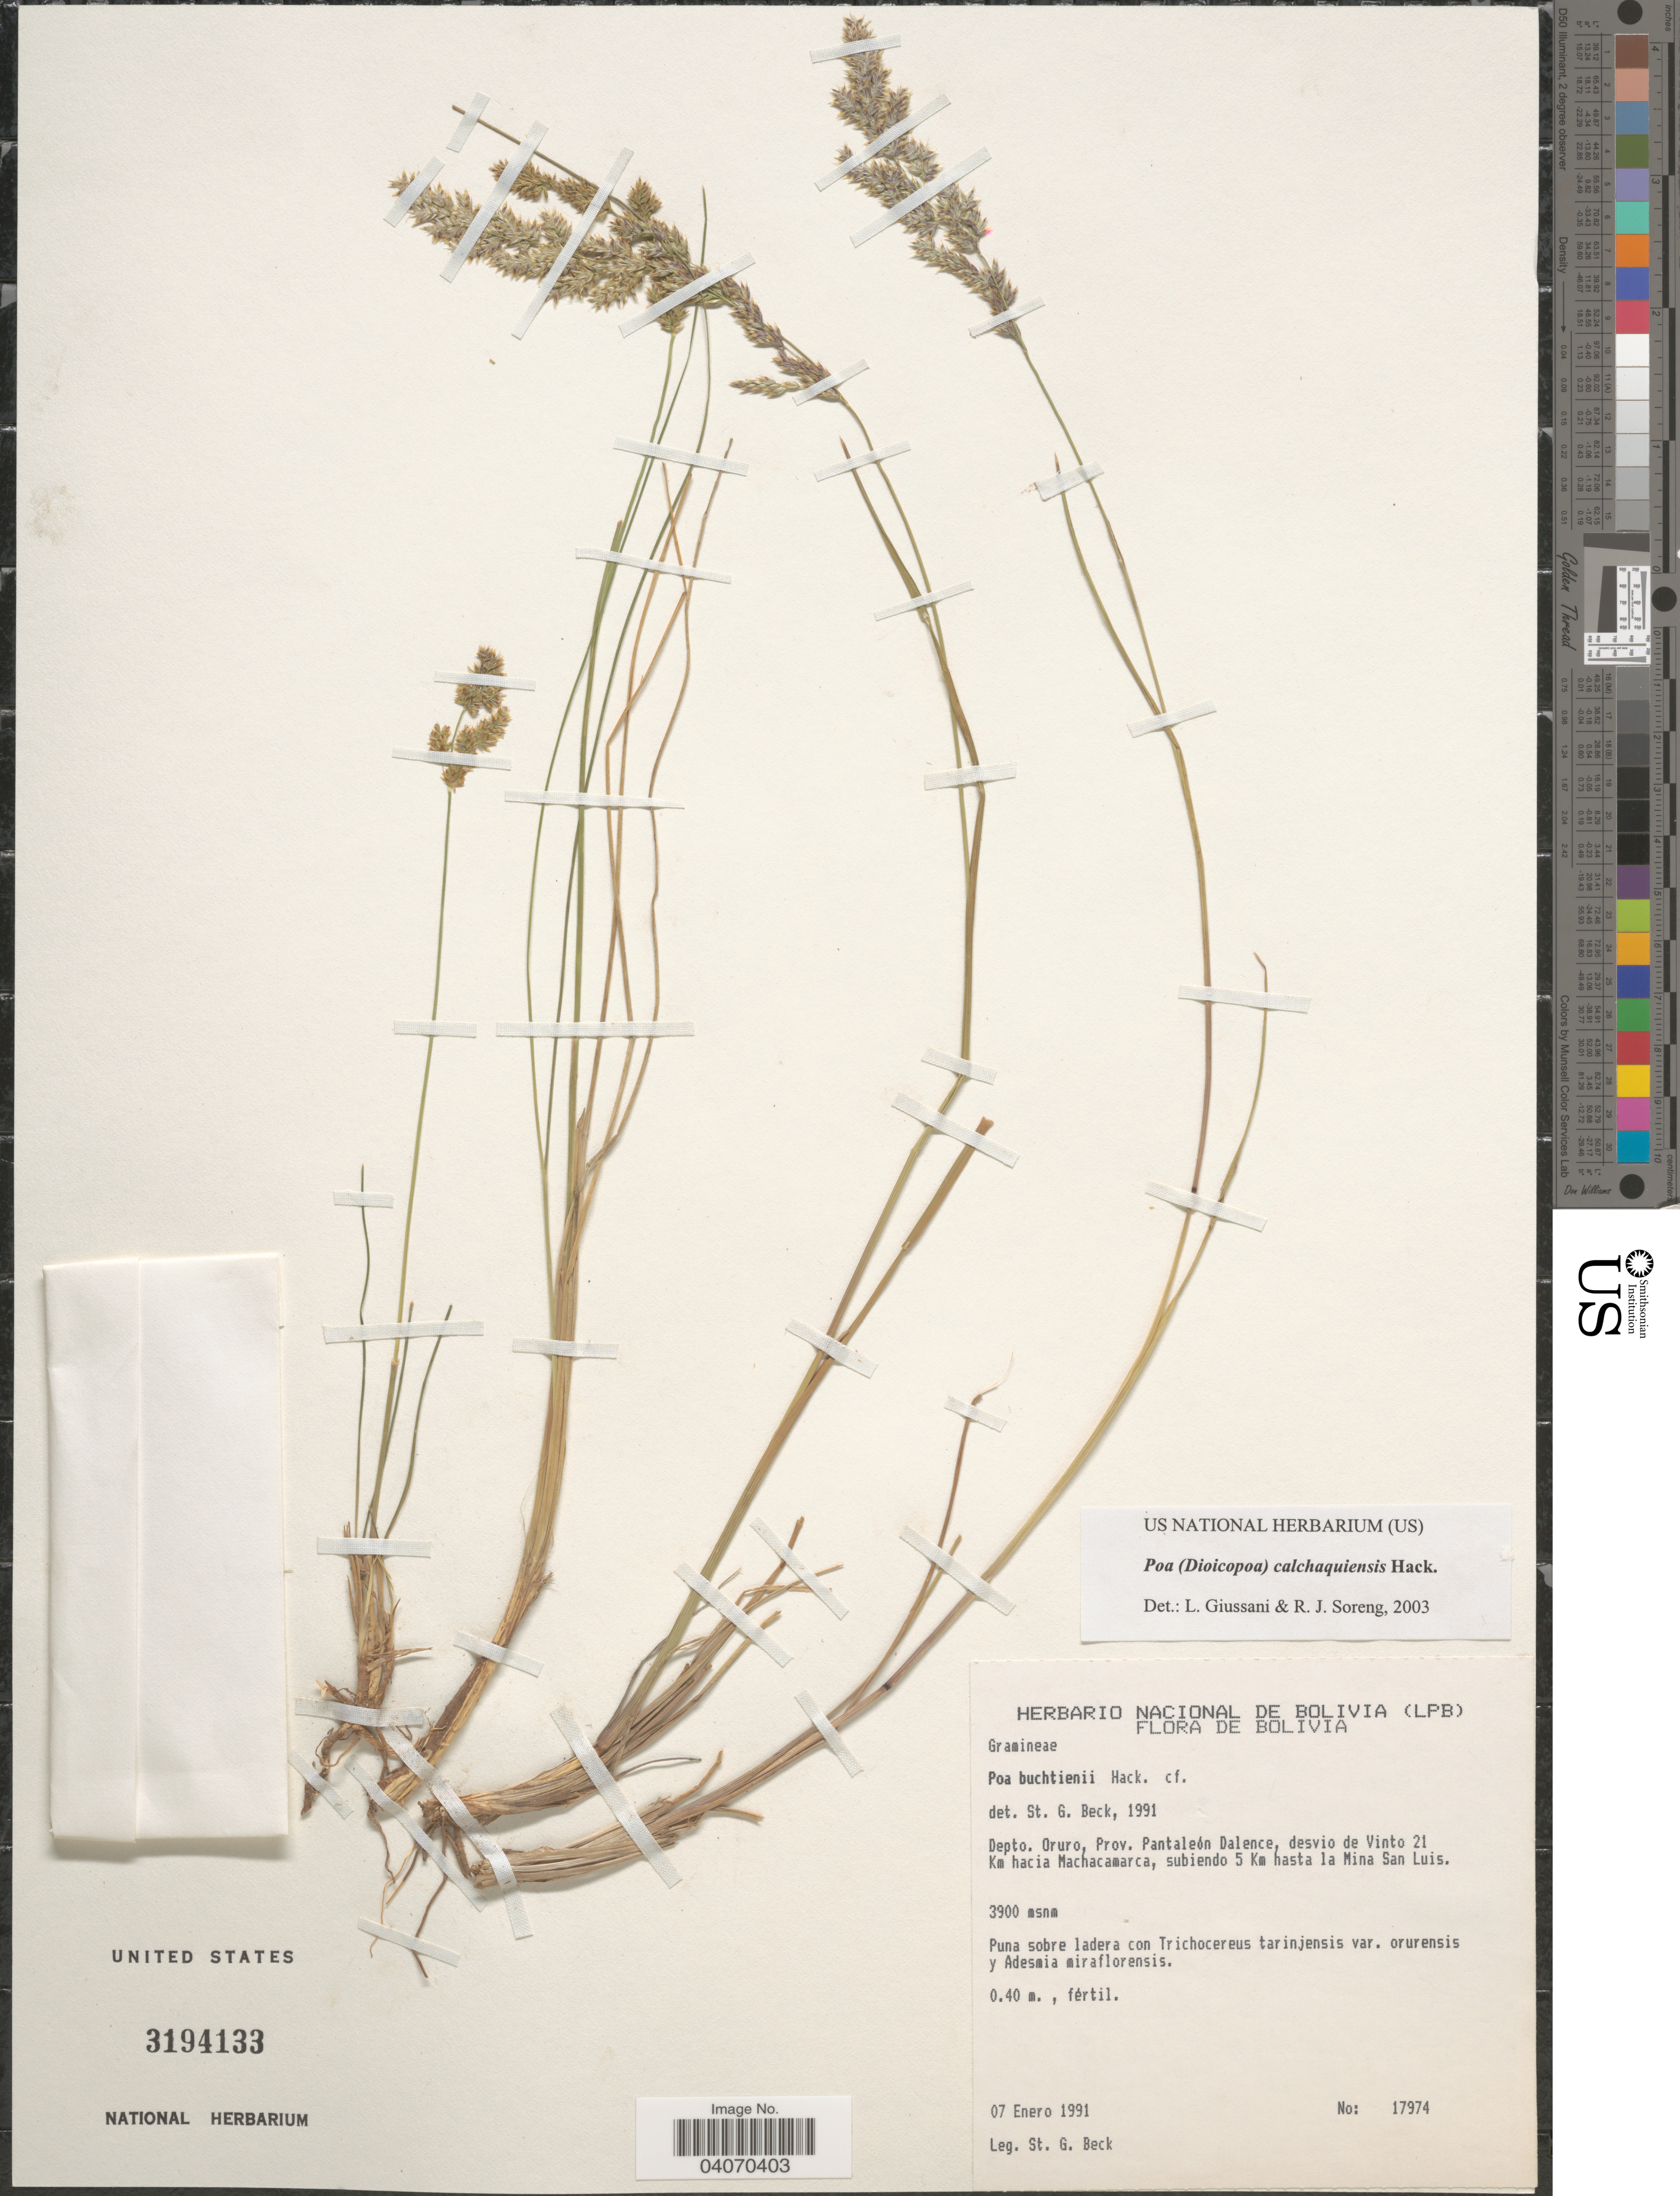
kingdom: Plantae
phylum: Tracheophyta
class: Liliopsida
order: Poales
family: Poaceae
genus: Poa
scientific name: Poa calchaquiensis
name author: Hack.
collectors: S. G. Beck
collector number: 17974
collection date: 1991-01-07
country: Bolivia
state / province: Oruro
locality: Depto. Oruro, Prov. Pantaleón Dalence, desvio de Vinto 21 Km hacia Machacamarca, subiendo 5 Km hasta la Mina San Luis.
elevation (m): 3900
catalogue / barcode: US 3194133